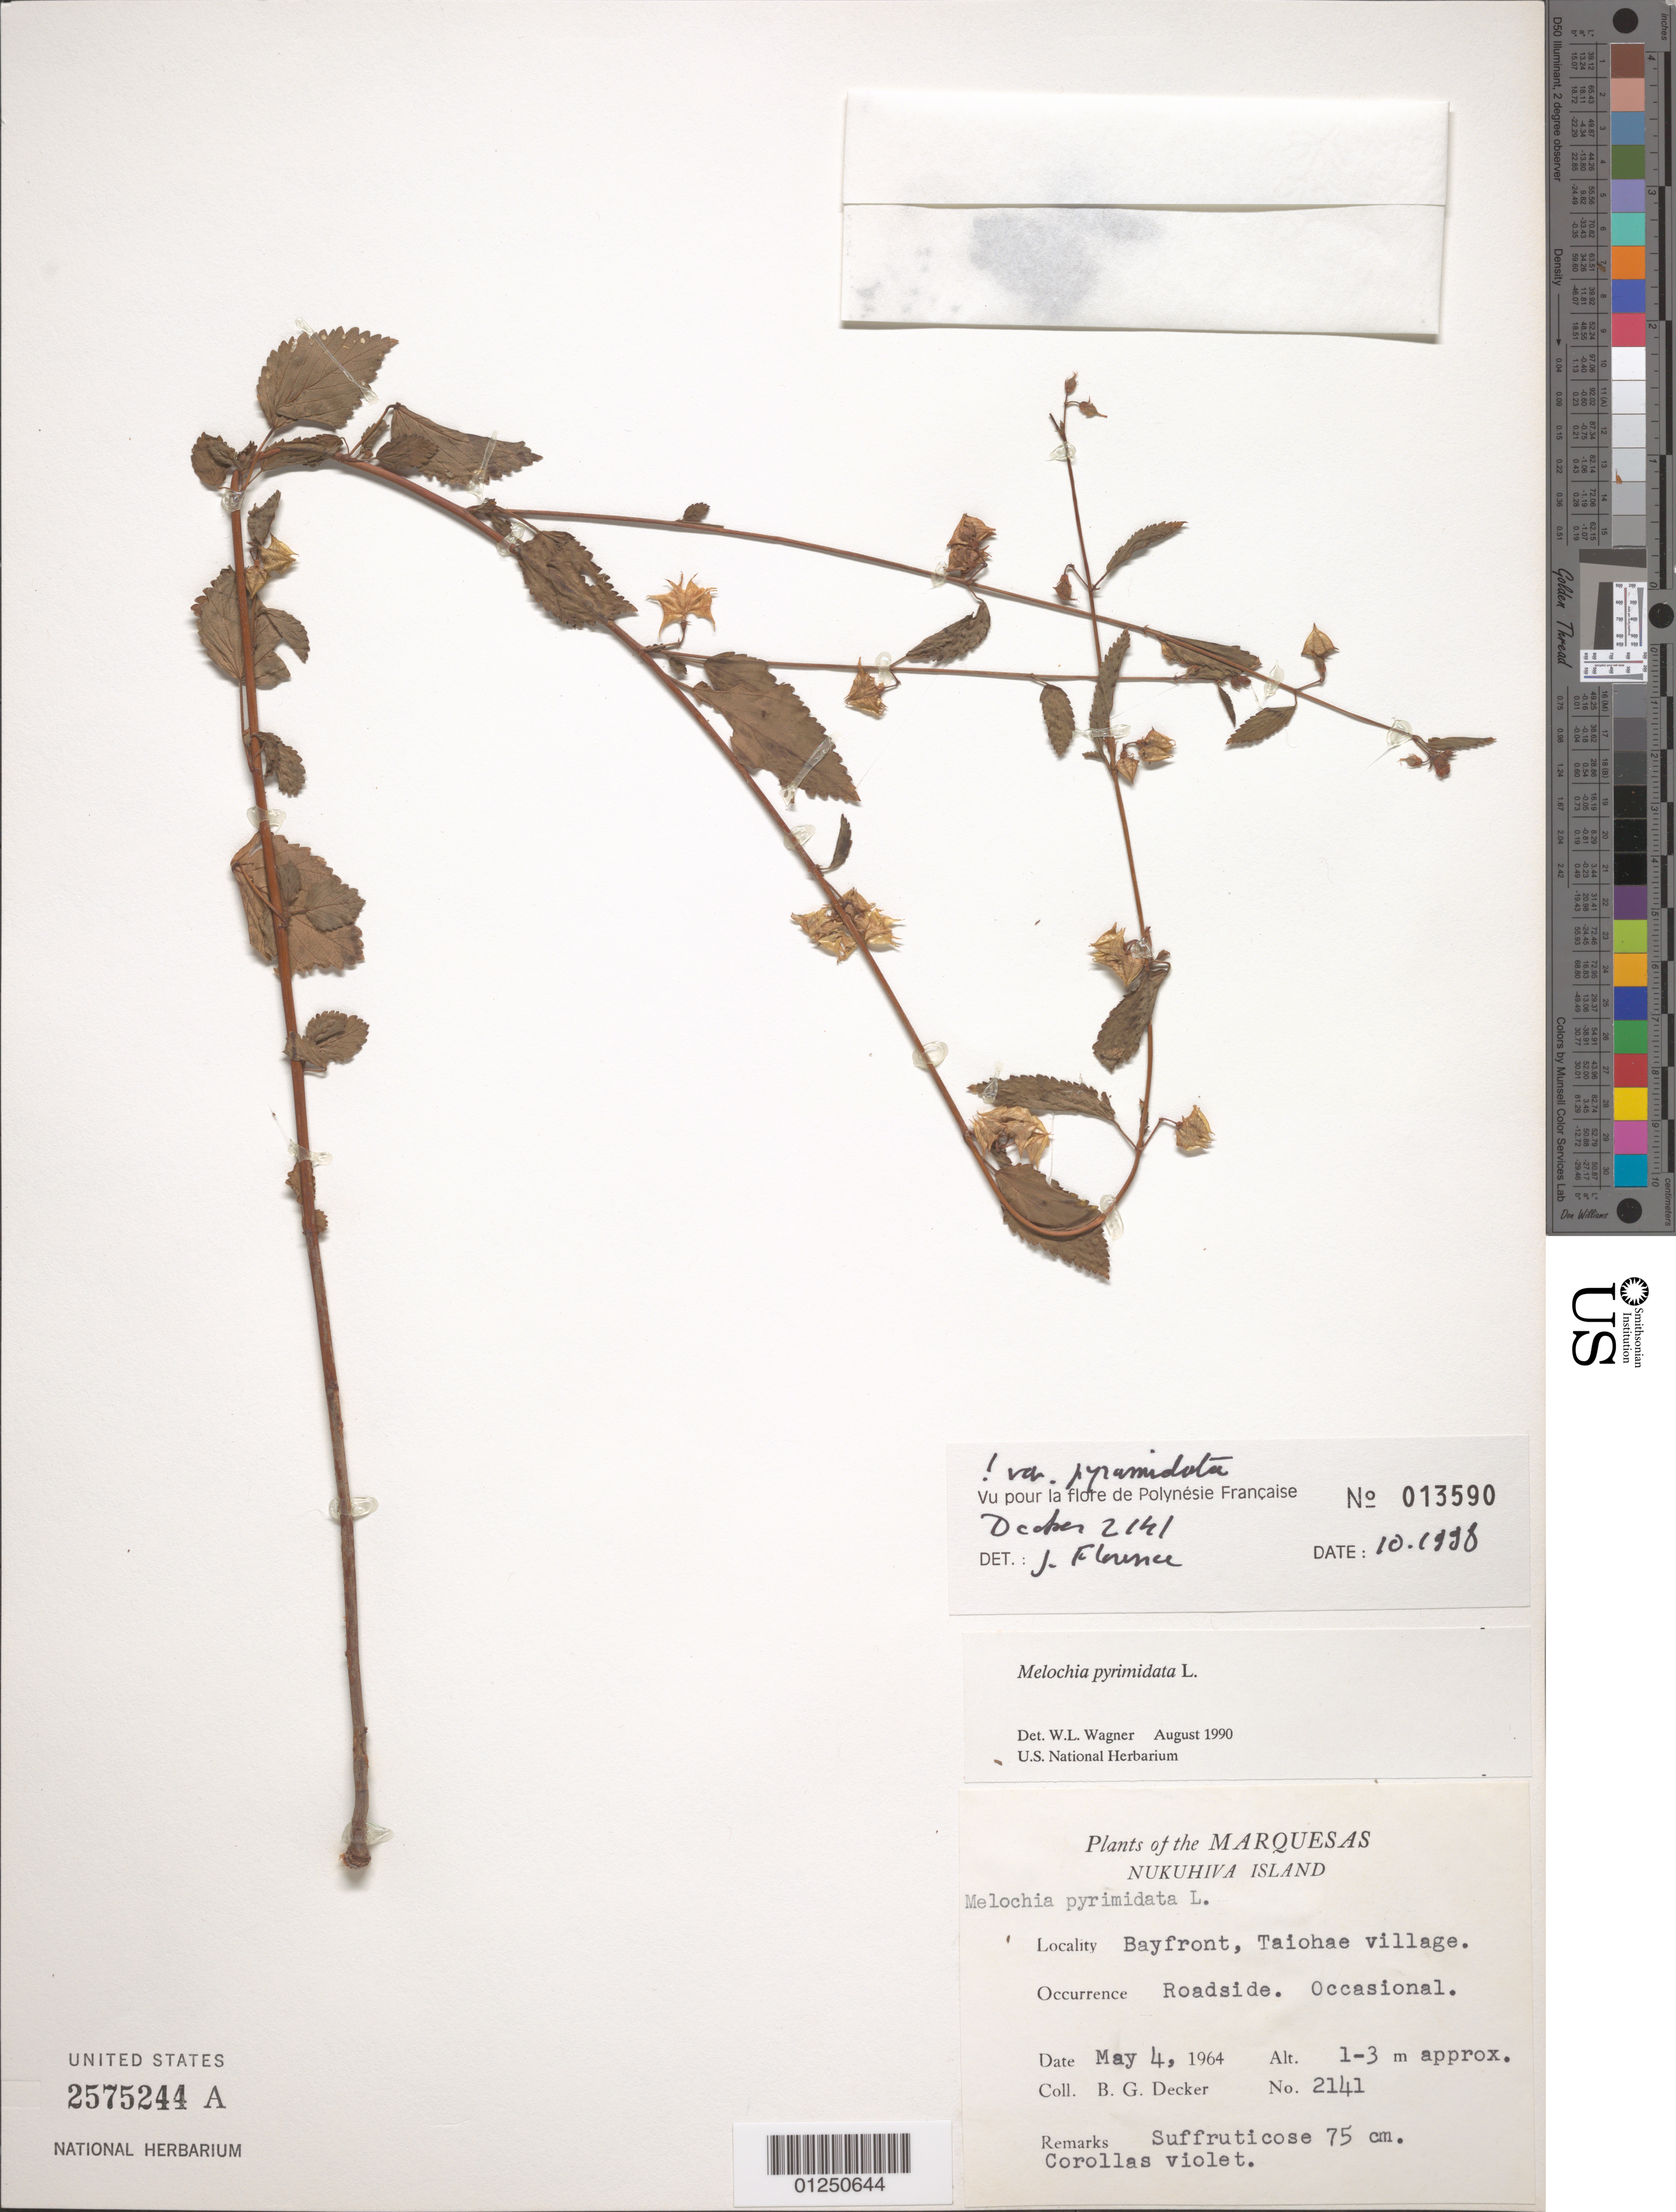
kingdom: Plantae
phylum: Tracheophyta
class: Magnoliopsida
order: Malvales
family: Malvaceae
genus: Melochia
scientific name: Melochia pyramidata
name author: L.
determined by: Wagner, W. L., (BOT), Smithsonian Institution - National Museum of Natural History (UNITED STATES)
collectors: B. G. Decker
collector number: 2141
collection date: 1964-05-04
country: French Polynesia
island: Nuku Hiva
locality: Taiohae village, bayfront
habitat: Roadside, occasional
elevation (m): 1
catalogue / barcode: US 2575244A